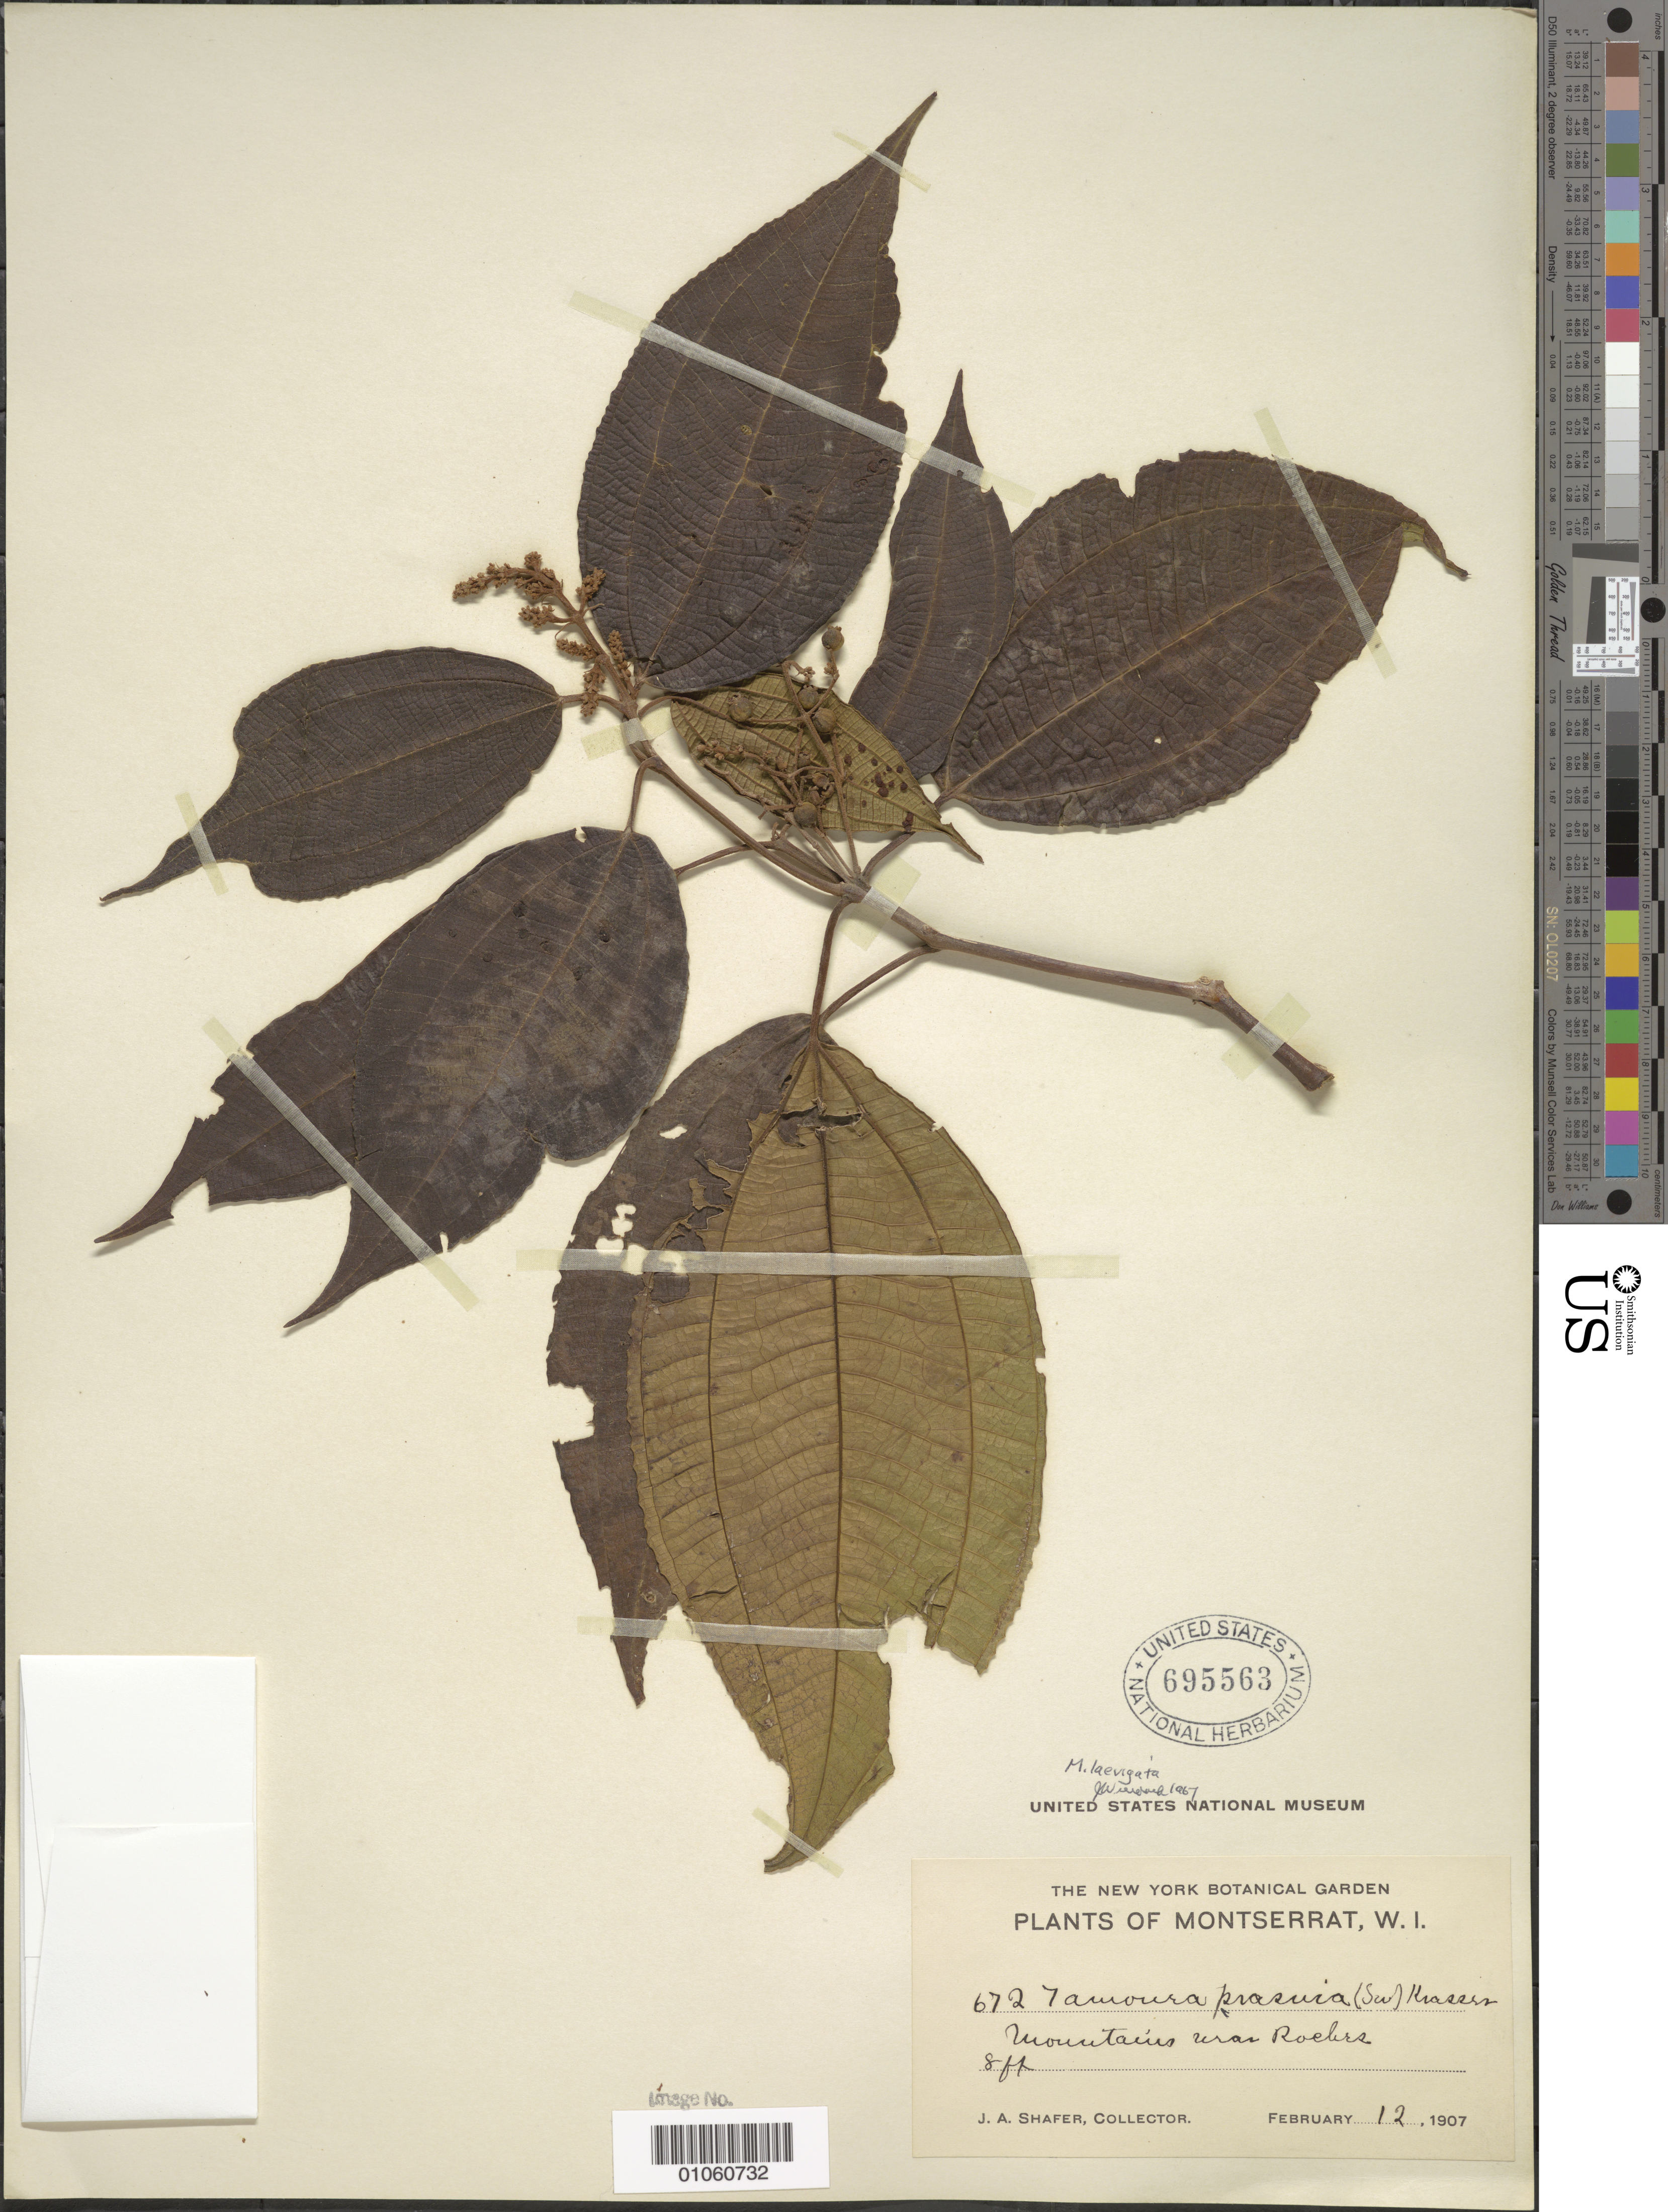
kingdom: Plantae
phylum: Tracheophyta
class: Magnoliopsida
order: Myrtales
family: Melastomataceae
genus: Miconia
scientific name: Miconia laevigata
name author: (L.) D. Don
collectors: J. A. Shafer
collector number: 672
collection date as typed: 12 Feb 1907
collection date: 1907-02-12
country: Montserrat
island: Montserrat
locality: Rochers, mountains near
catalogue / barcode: US 695563